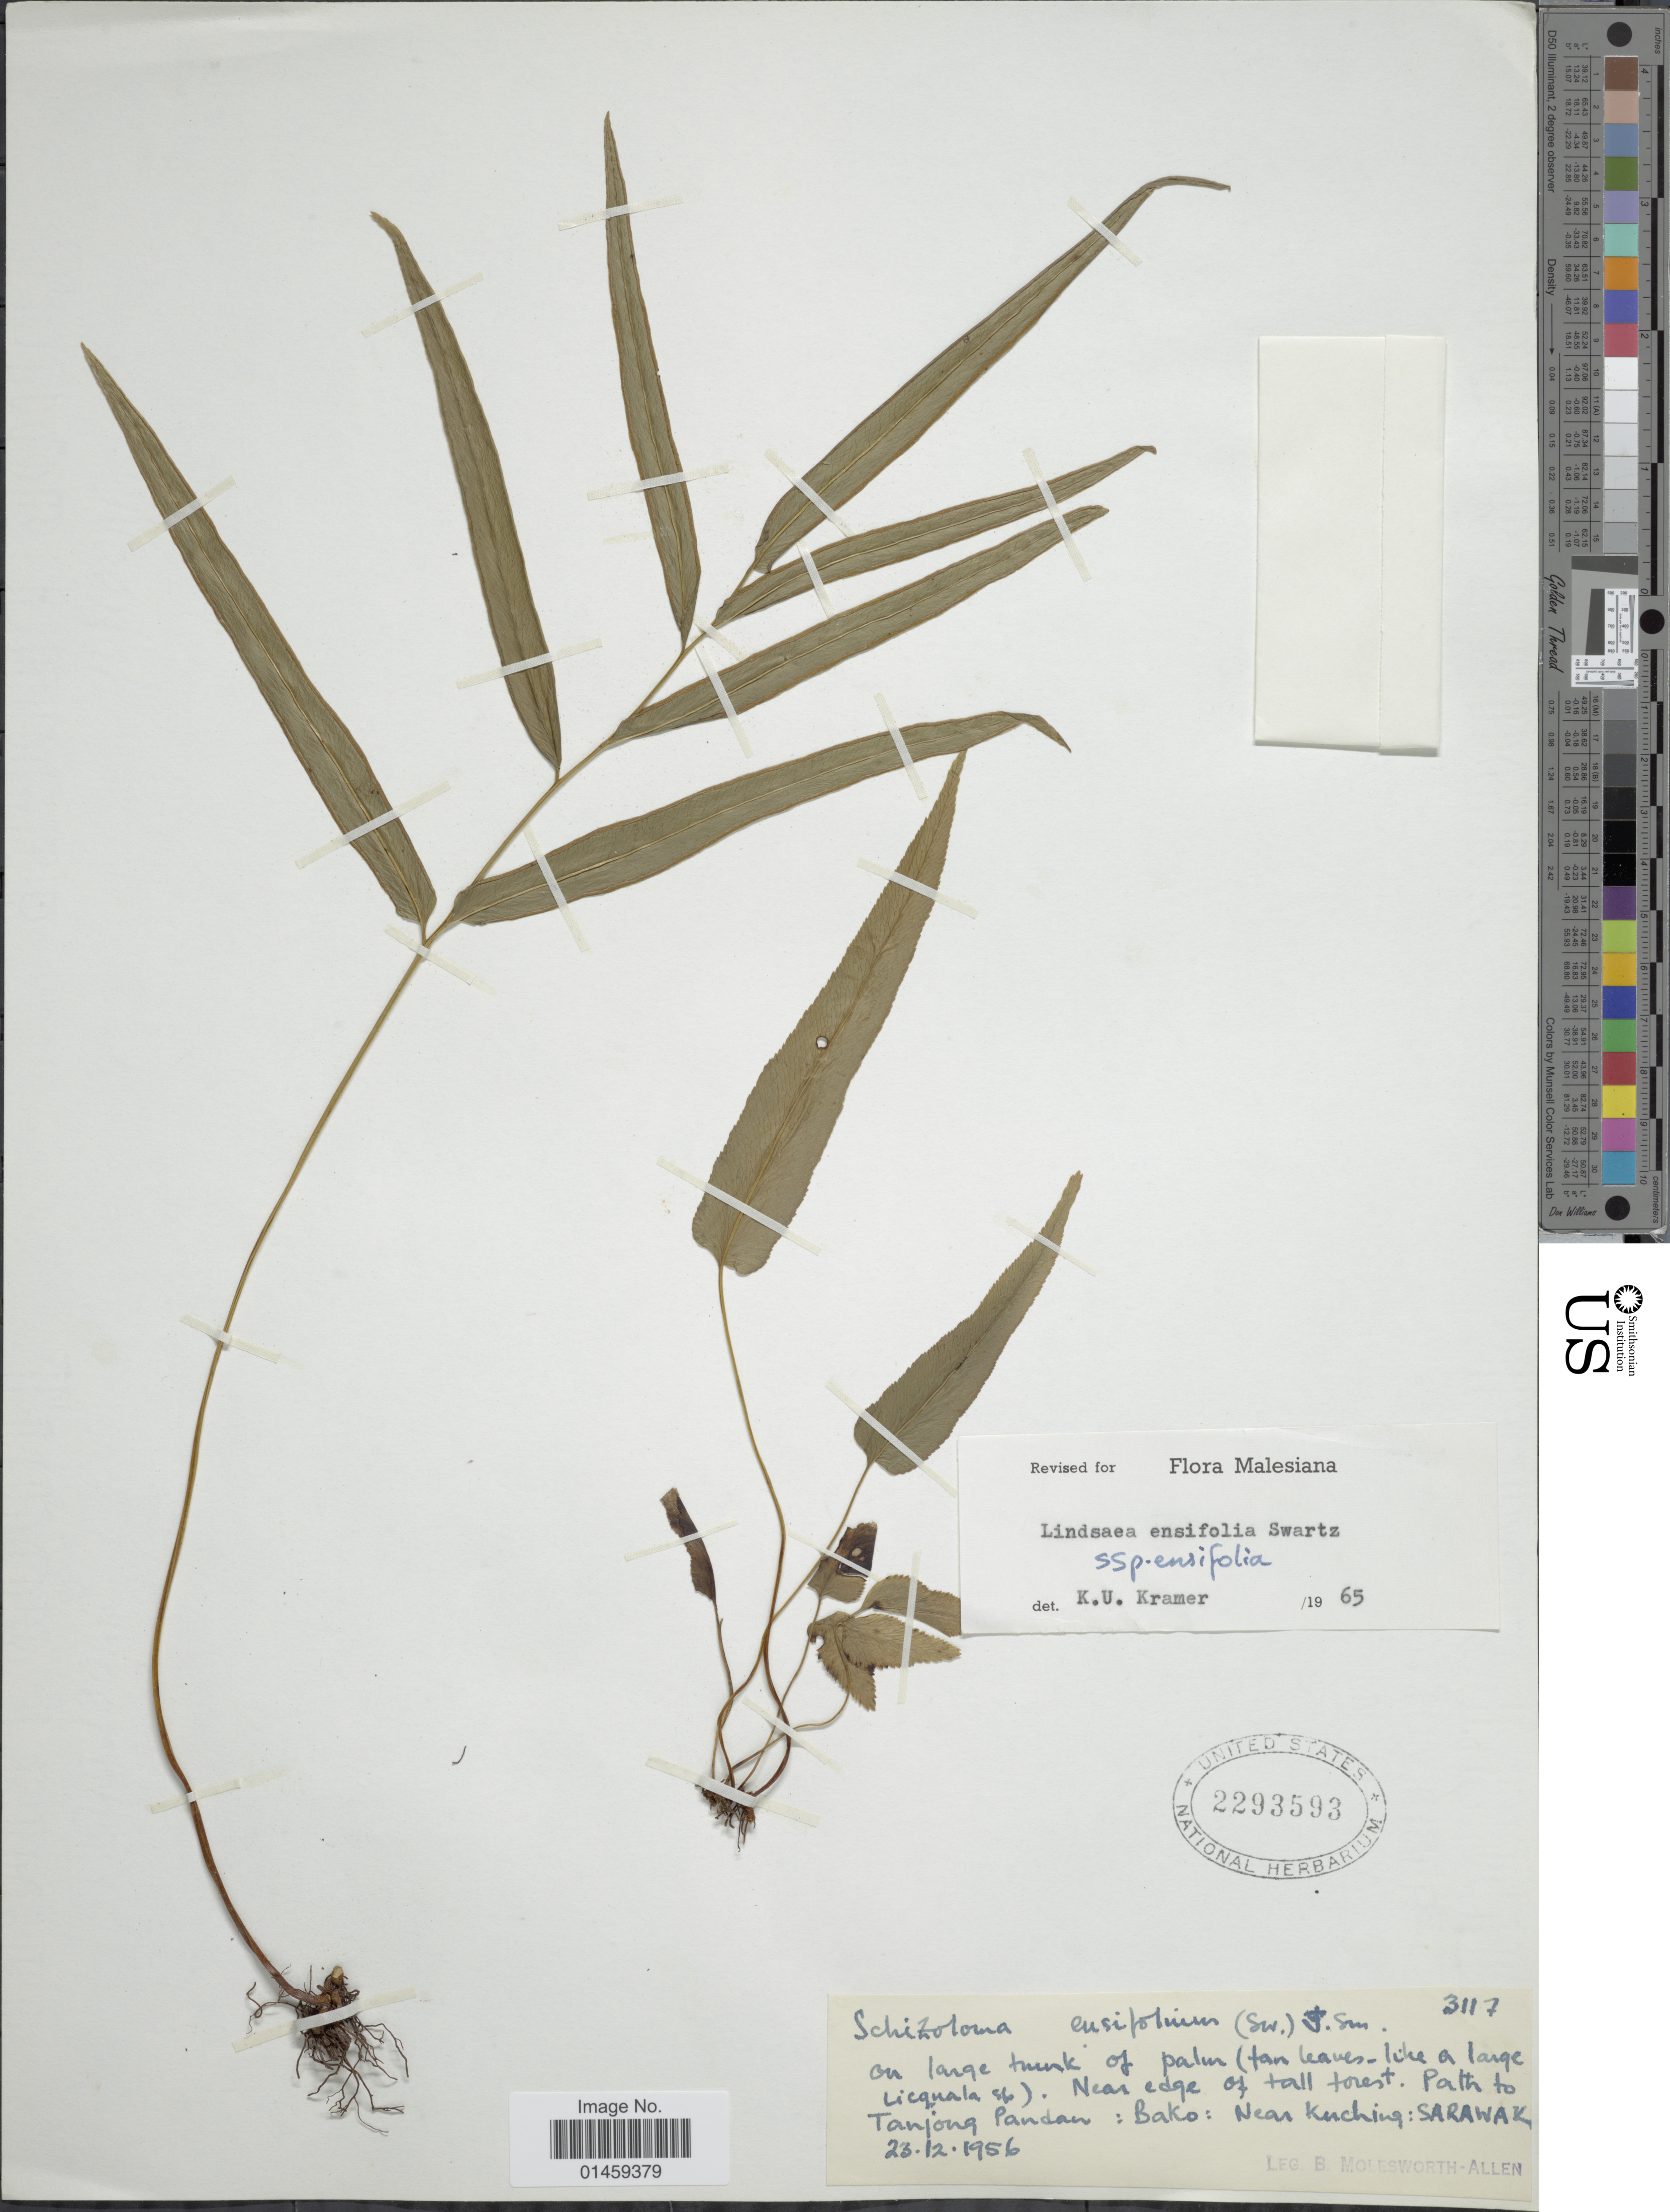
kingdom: Plantae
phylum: Tracheophyta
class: Polypodiopsida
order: Polypodiales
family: Lindsaeaceae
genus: Lindsaea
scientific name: Lindsaea ensifolia subsp. ensifolia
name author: Sw.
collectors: B. E. G. Molesworth-Allen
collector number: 3117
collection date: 1956-12-23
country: Malaysia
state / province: Sarawak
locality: Path to Tanjong Pandan: Bako: Near Kuching.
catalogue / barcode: US 2293593